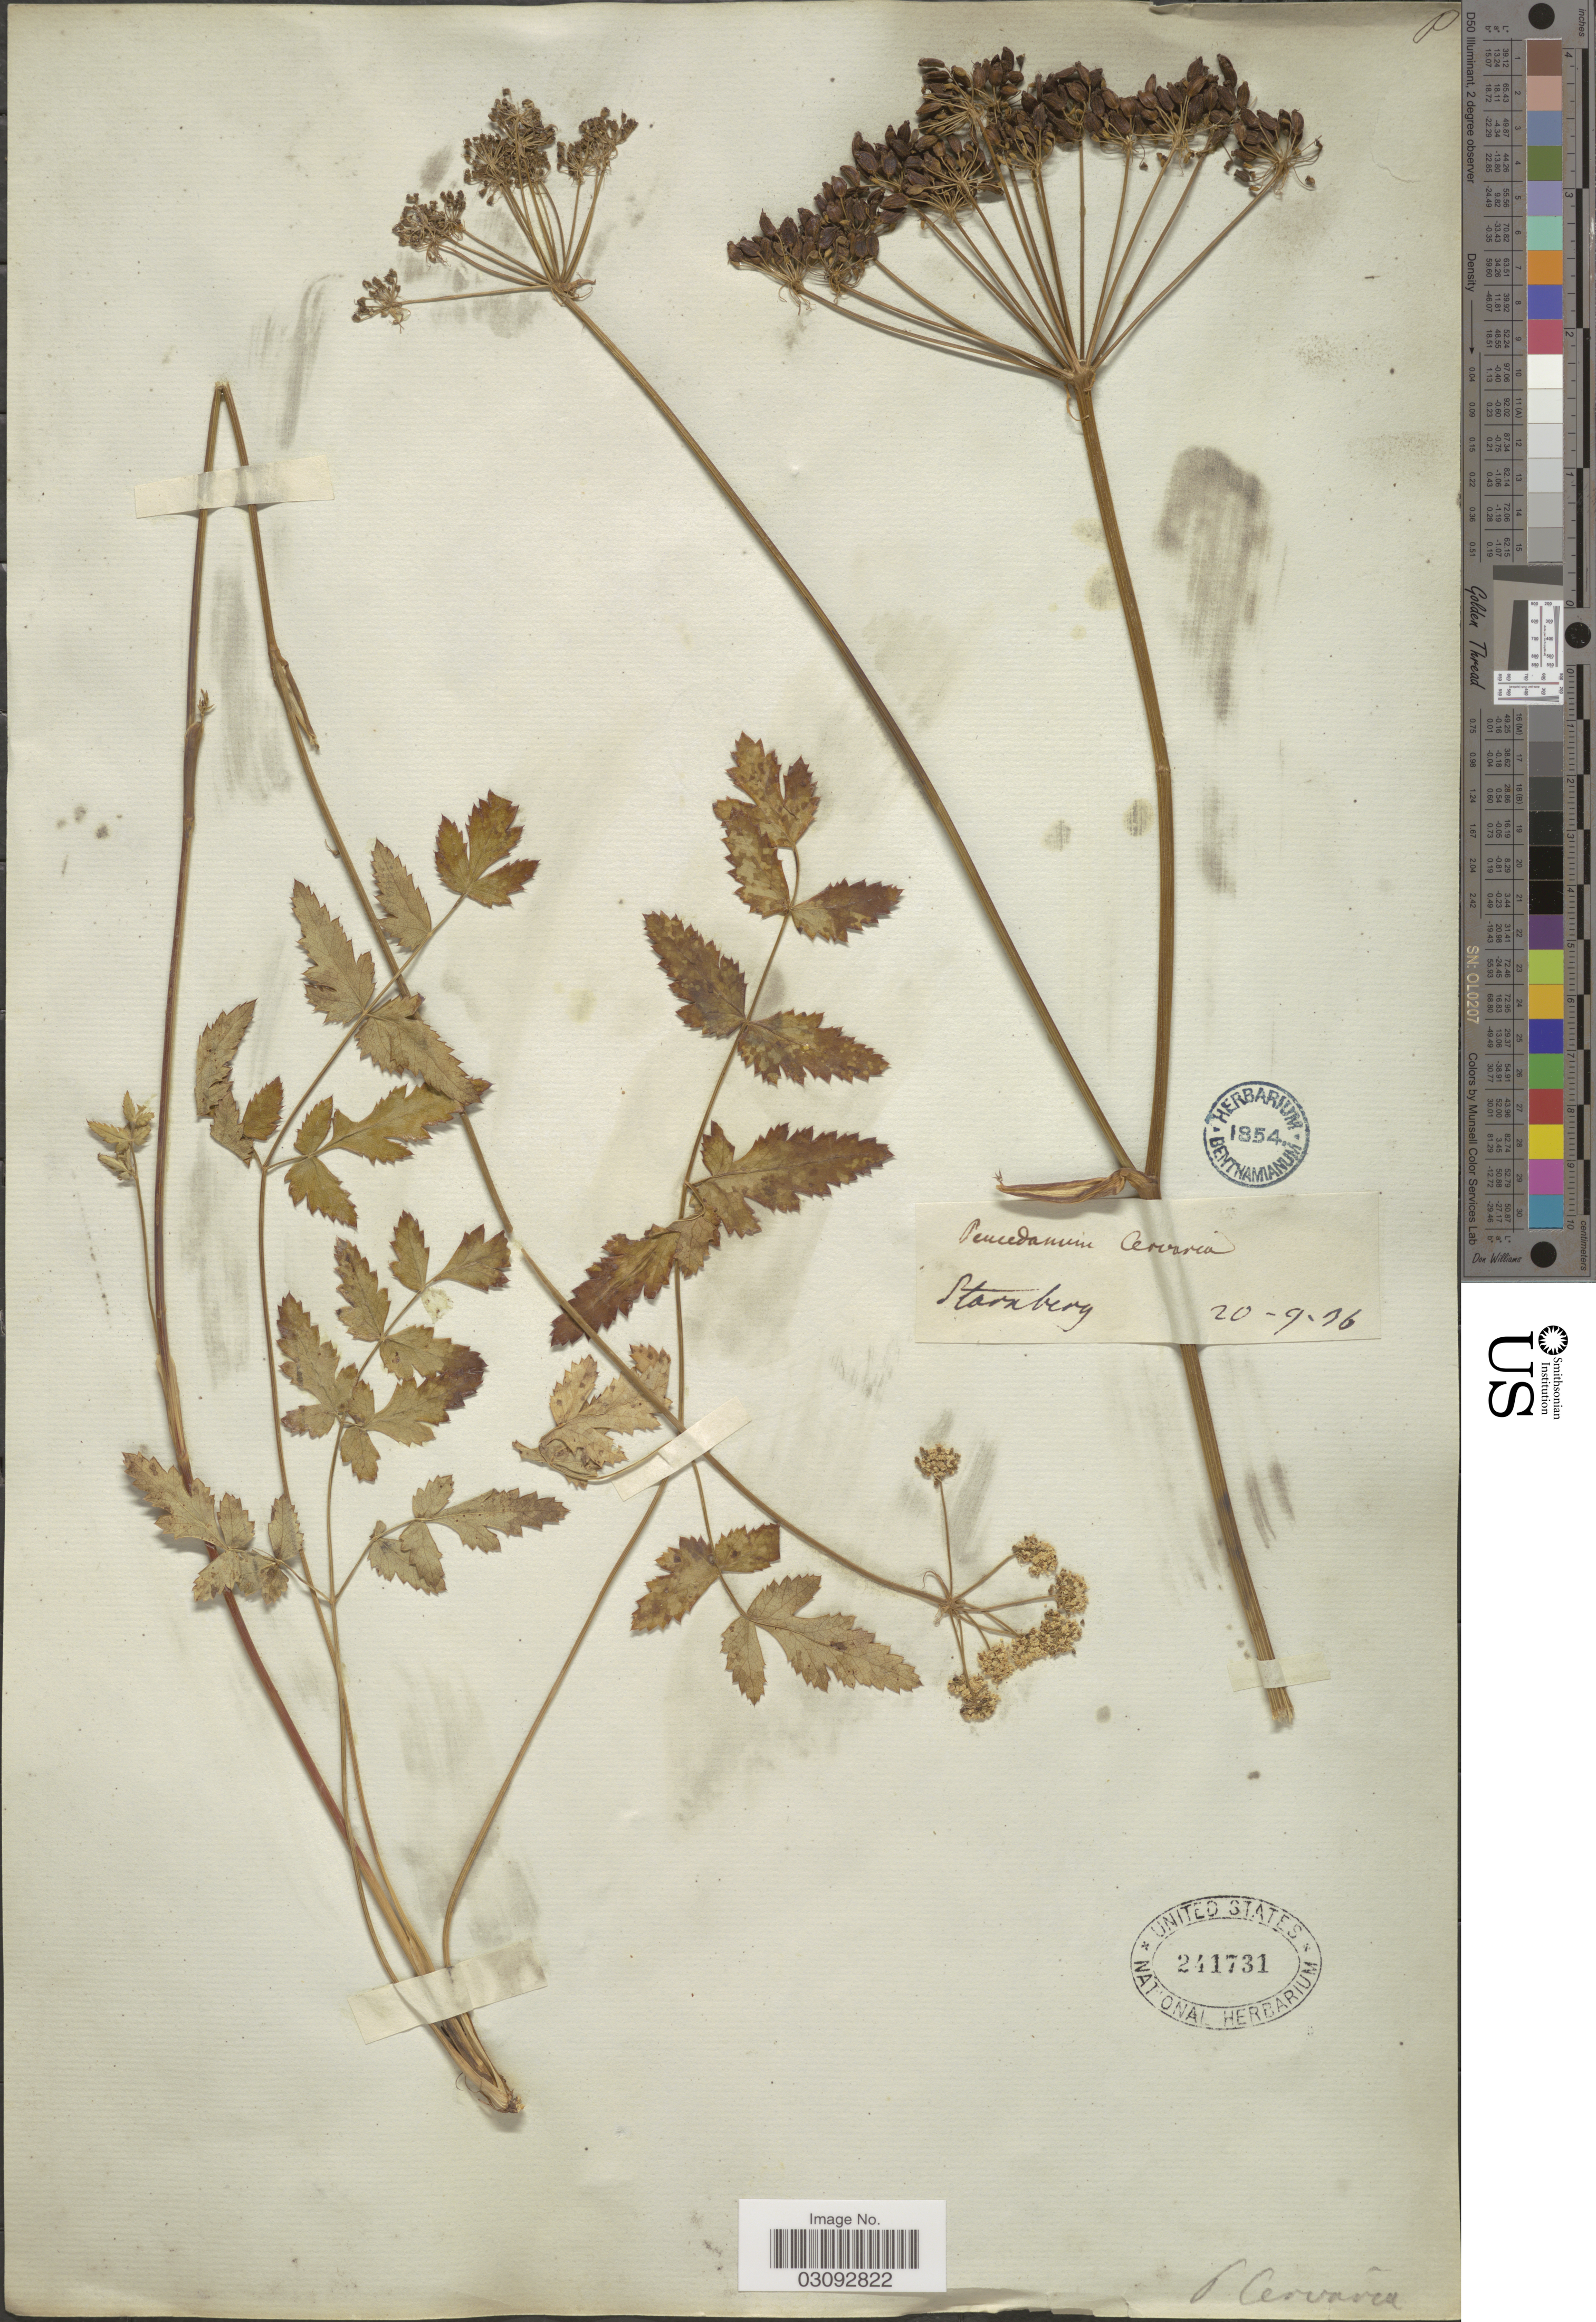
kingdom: Plantae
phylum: Tracheophyta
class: Magnoliopsida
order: Apiales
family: Apiaceae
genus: Peucedanum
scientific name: Peucedanum cervaria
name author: (L.) Cusson ex Lapeyr.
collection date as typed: Transcribed d/m/y: 20/9/36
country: Germany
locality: Starnberg.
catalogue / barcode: US 241731